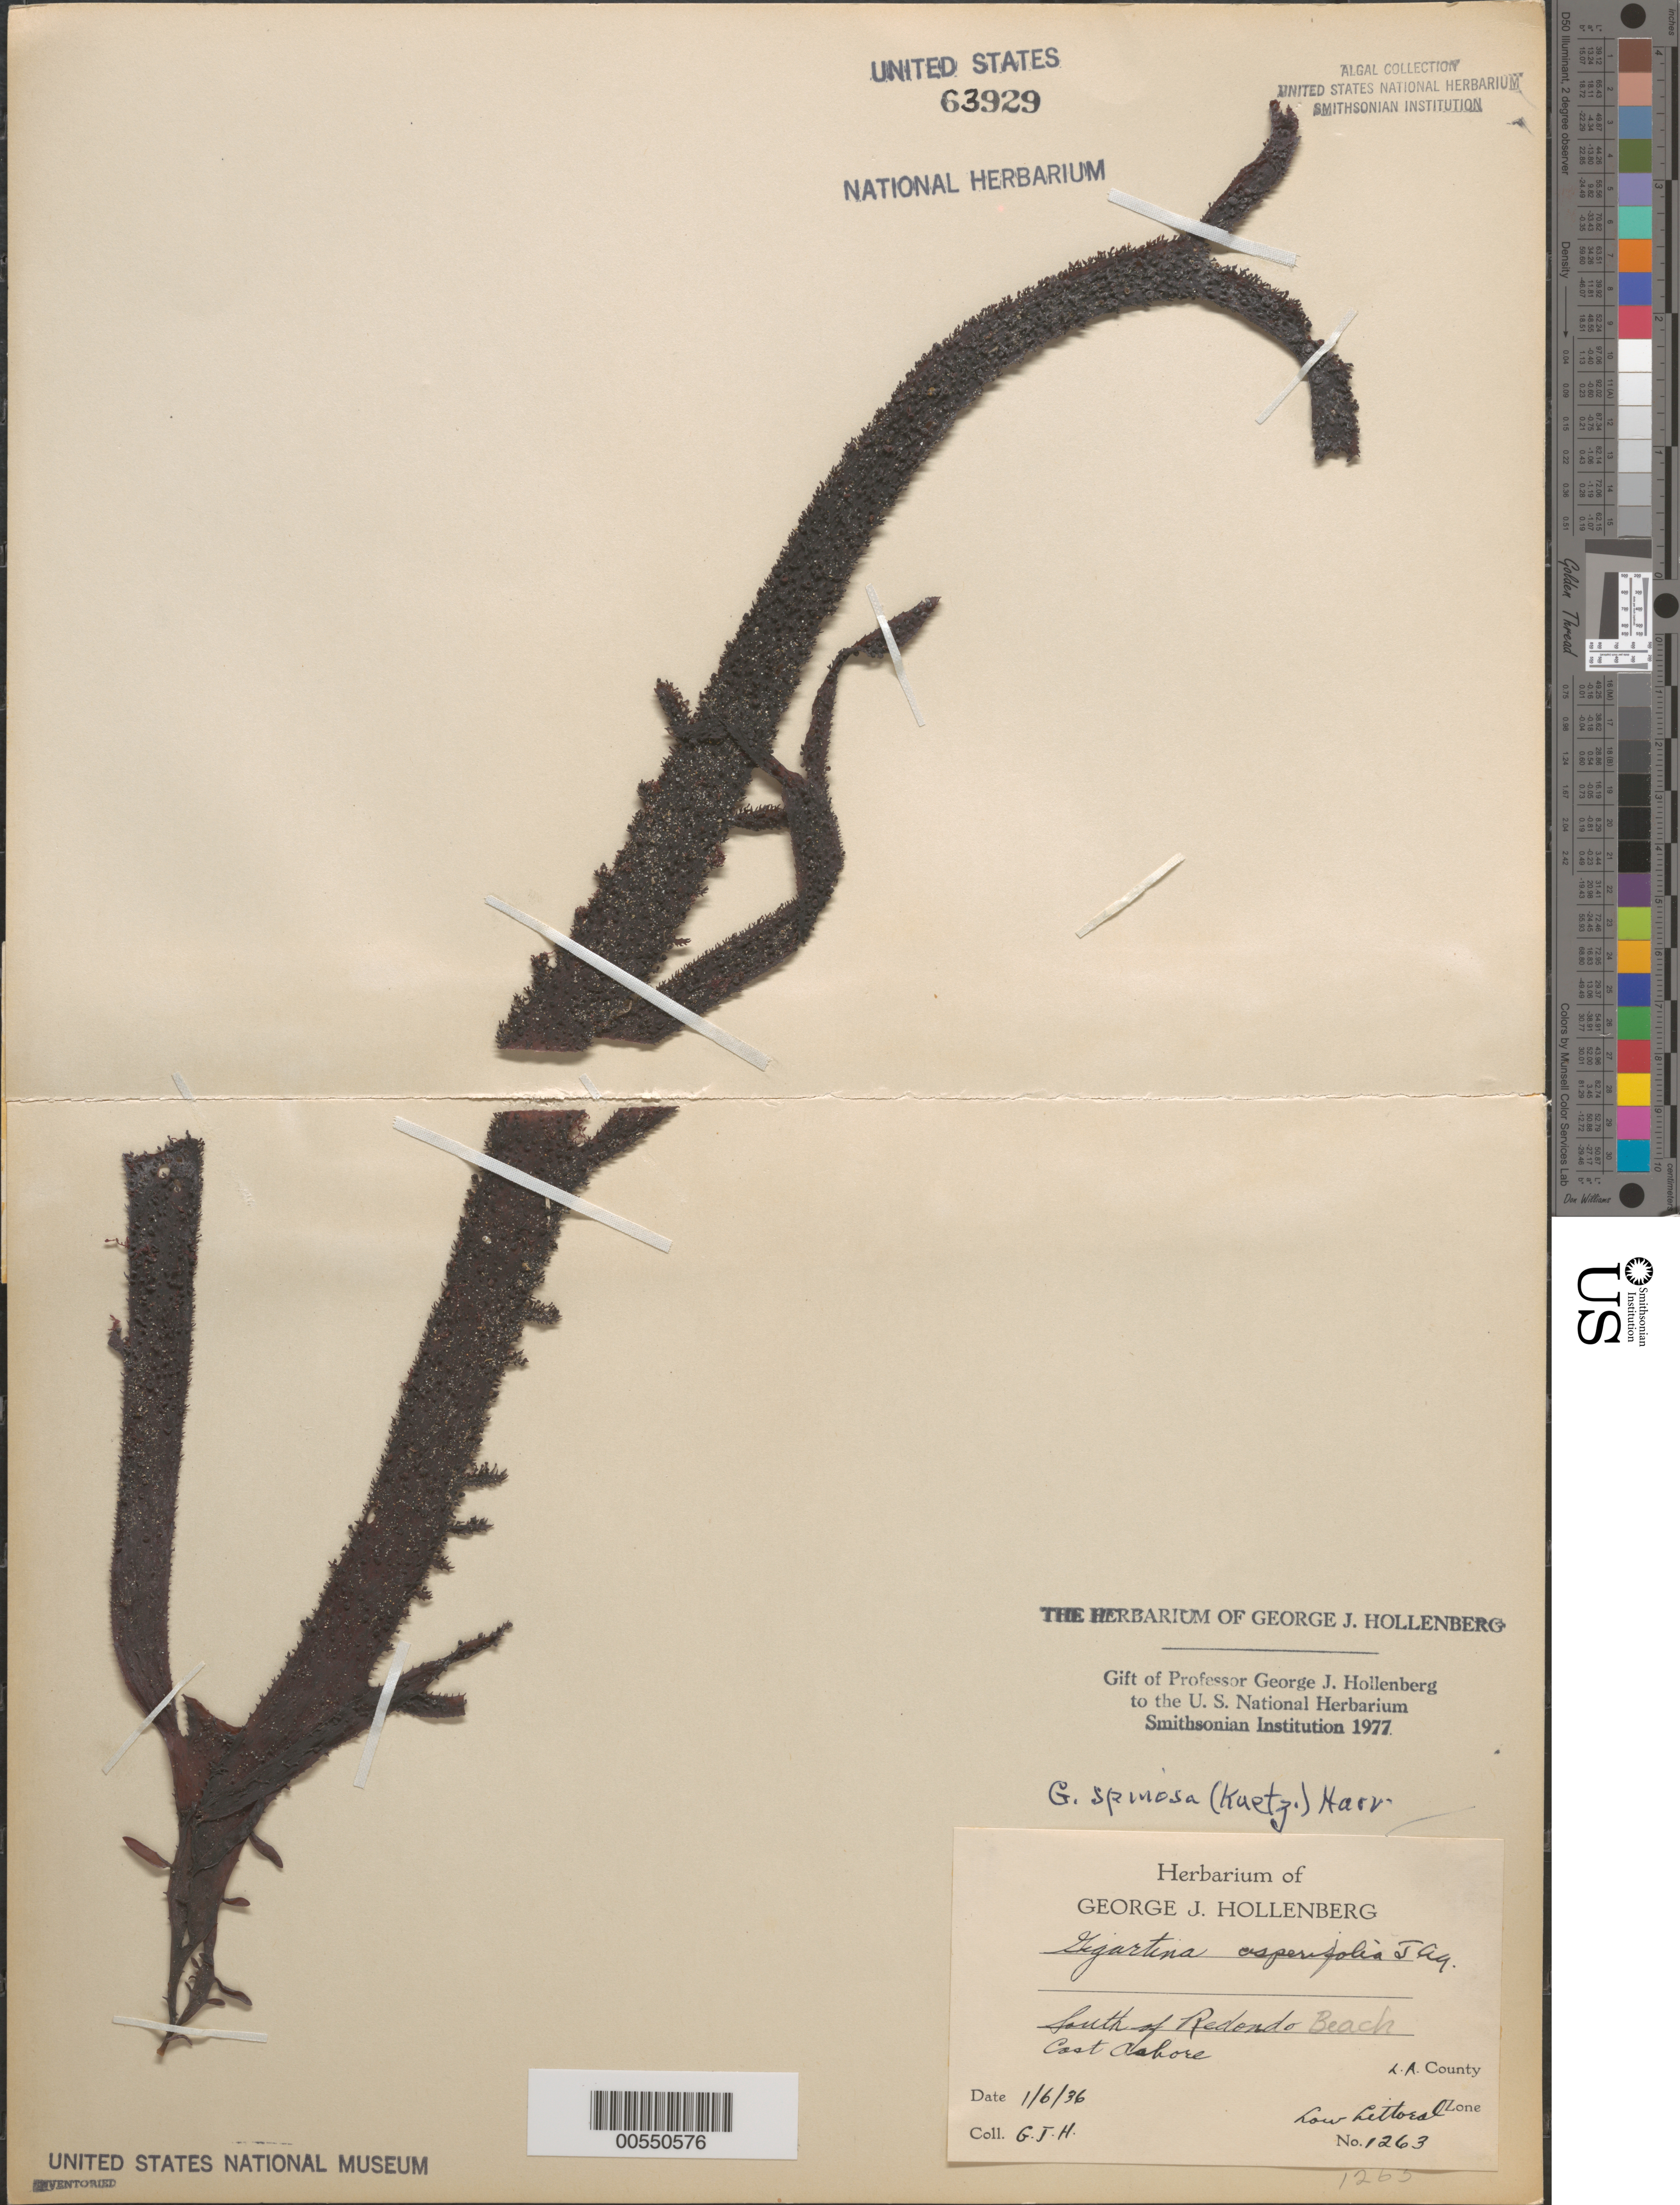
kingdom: Plantae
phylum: Rhodophyta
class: Florideophyceae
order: Gigartinales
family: Gigartinaceae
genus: Chondracanthus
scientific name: Chondracanthus spinosus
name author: (Kütz.) Guiry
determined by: Algae name updating Project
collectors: G. Hollenberg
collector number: GJH 1263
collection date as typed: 06 Jan 1936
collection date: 1936-01-06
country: United States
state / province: California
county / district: Los Angeles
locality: South of Redondo Beach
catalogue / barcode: US 63929